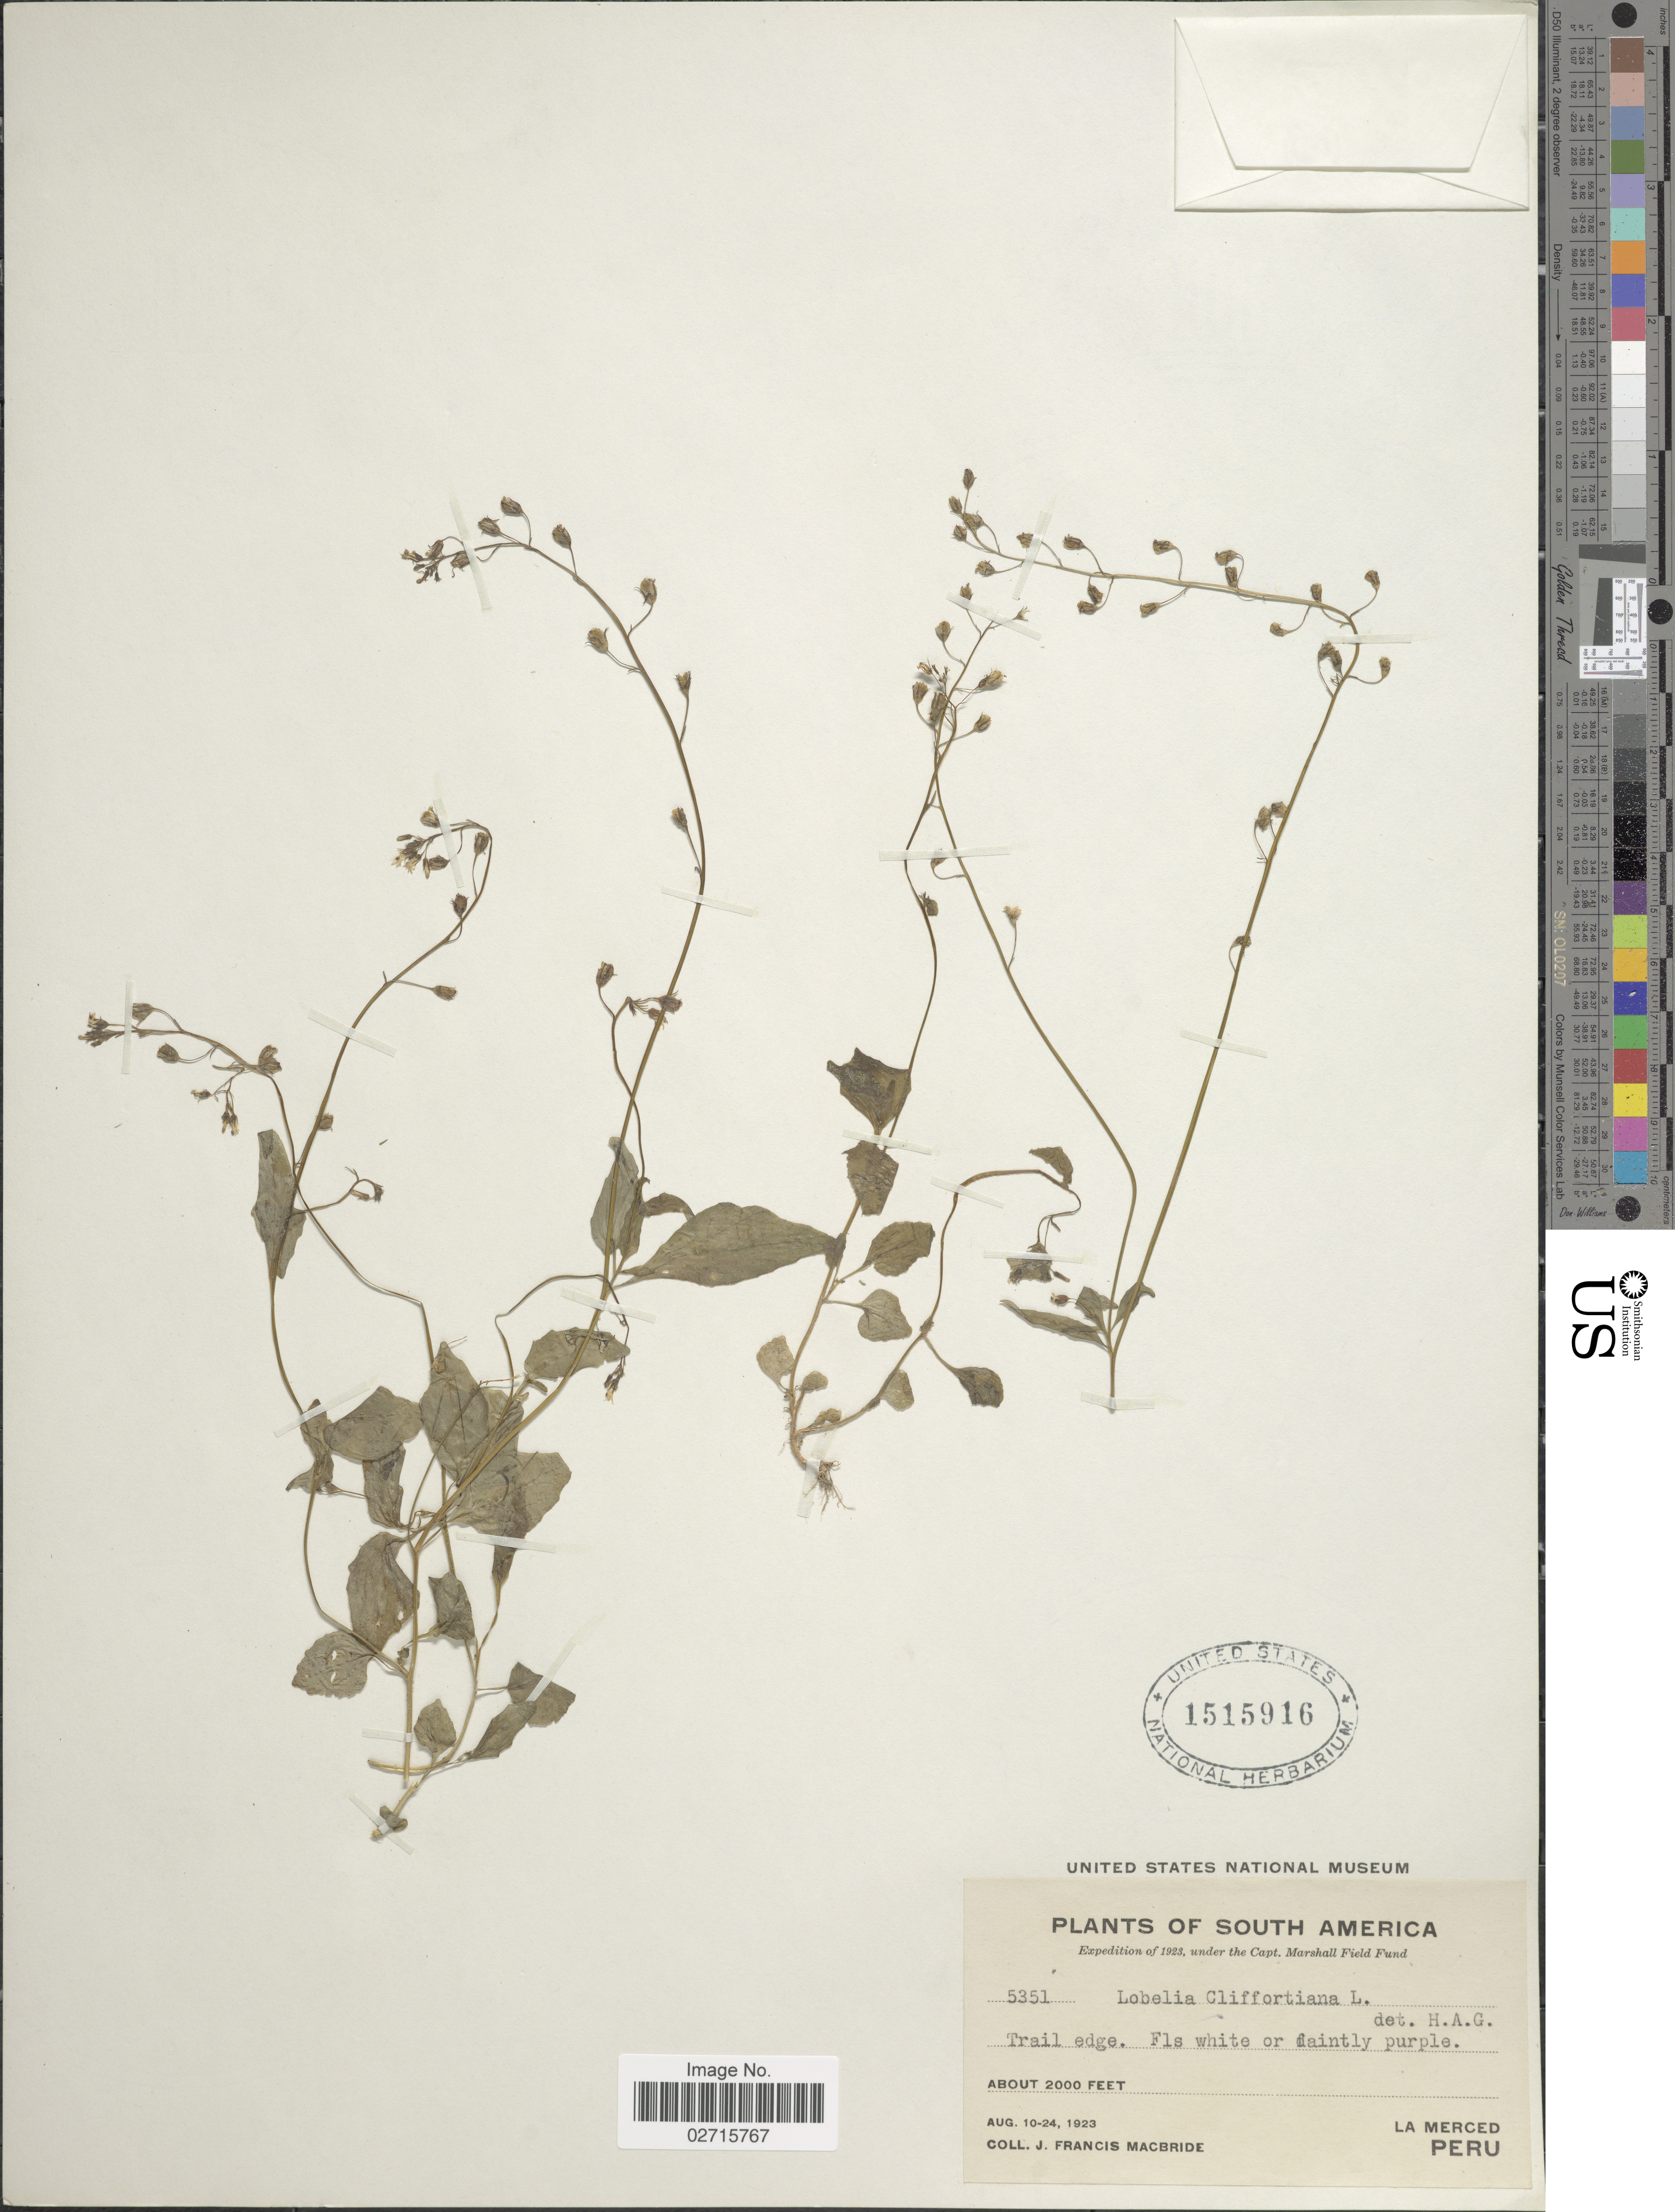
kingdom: Plantae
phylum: Tracheophyta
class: Magnoliopsida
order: Asterales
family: Campanulaceae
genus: Lobelia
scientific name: Lobelia xalapensis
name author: Kunth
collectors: J. F. Macbride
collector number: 5351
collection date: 1923-08-10/1923-08-24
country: Peru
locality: La Merced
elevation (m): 610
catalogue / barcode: US 1515916